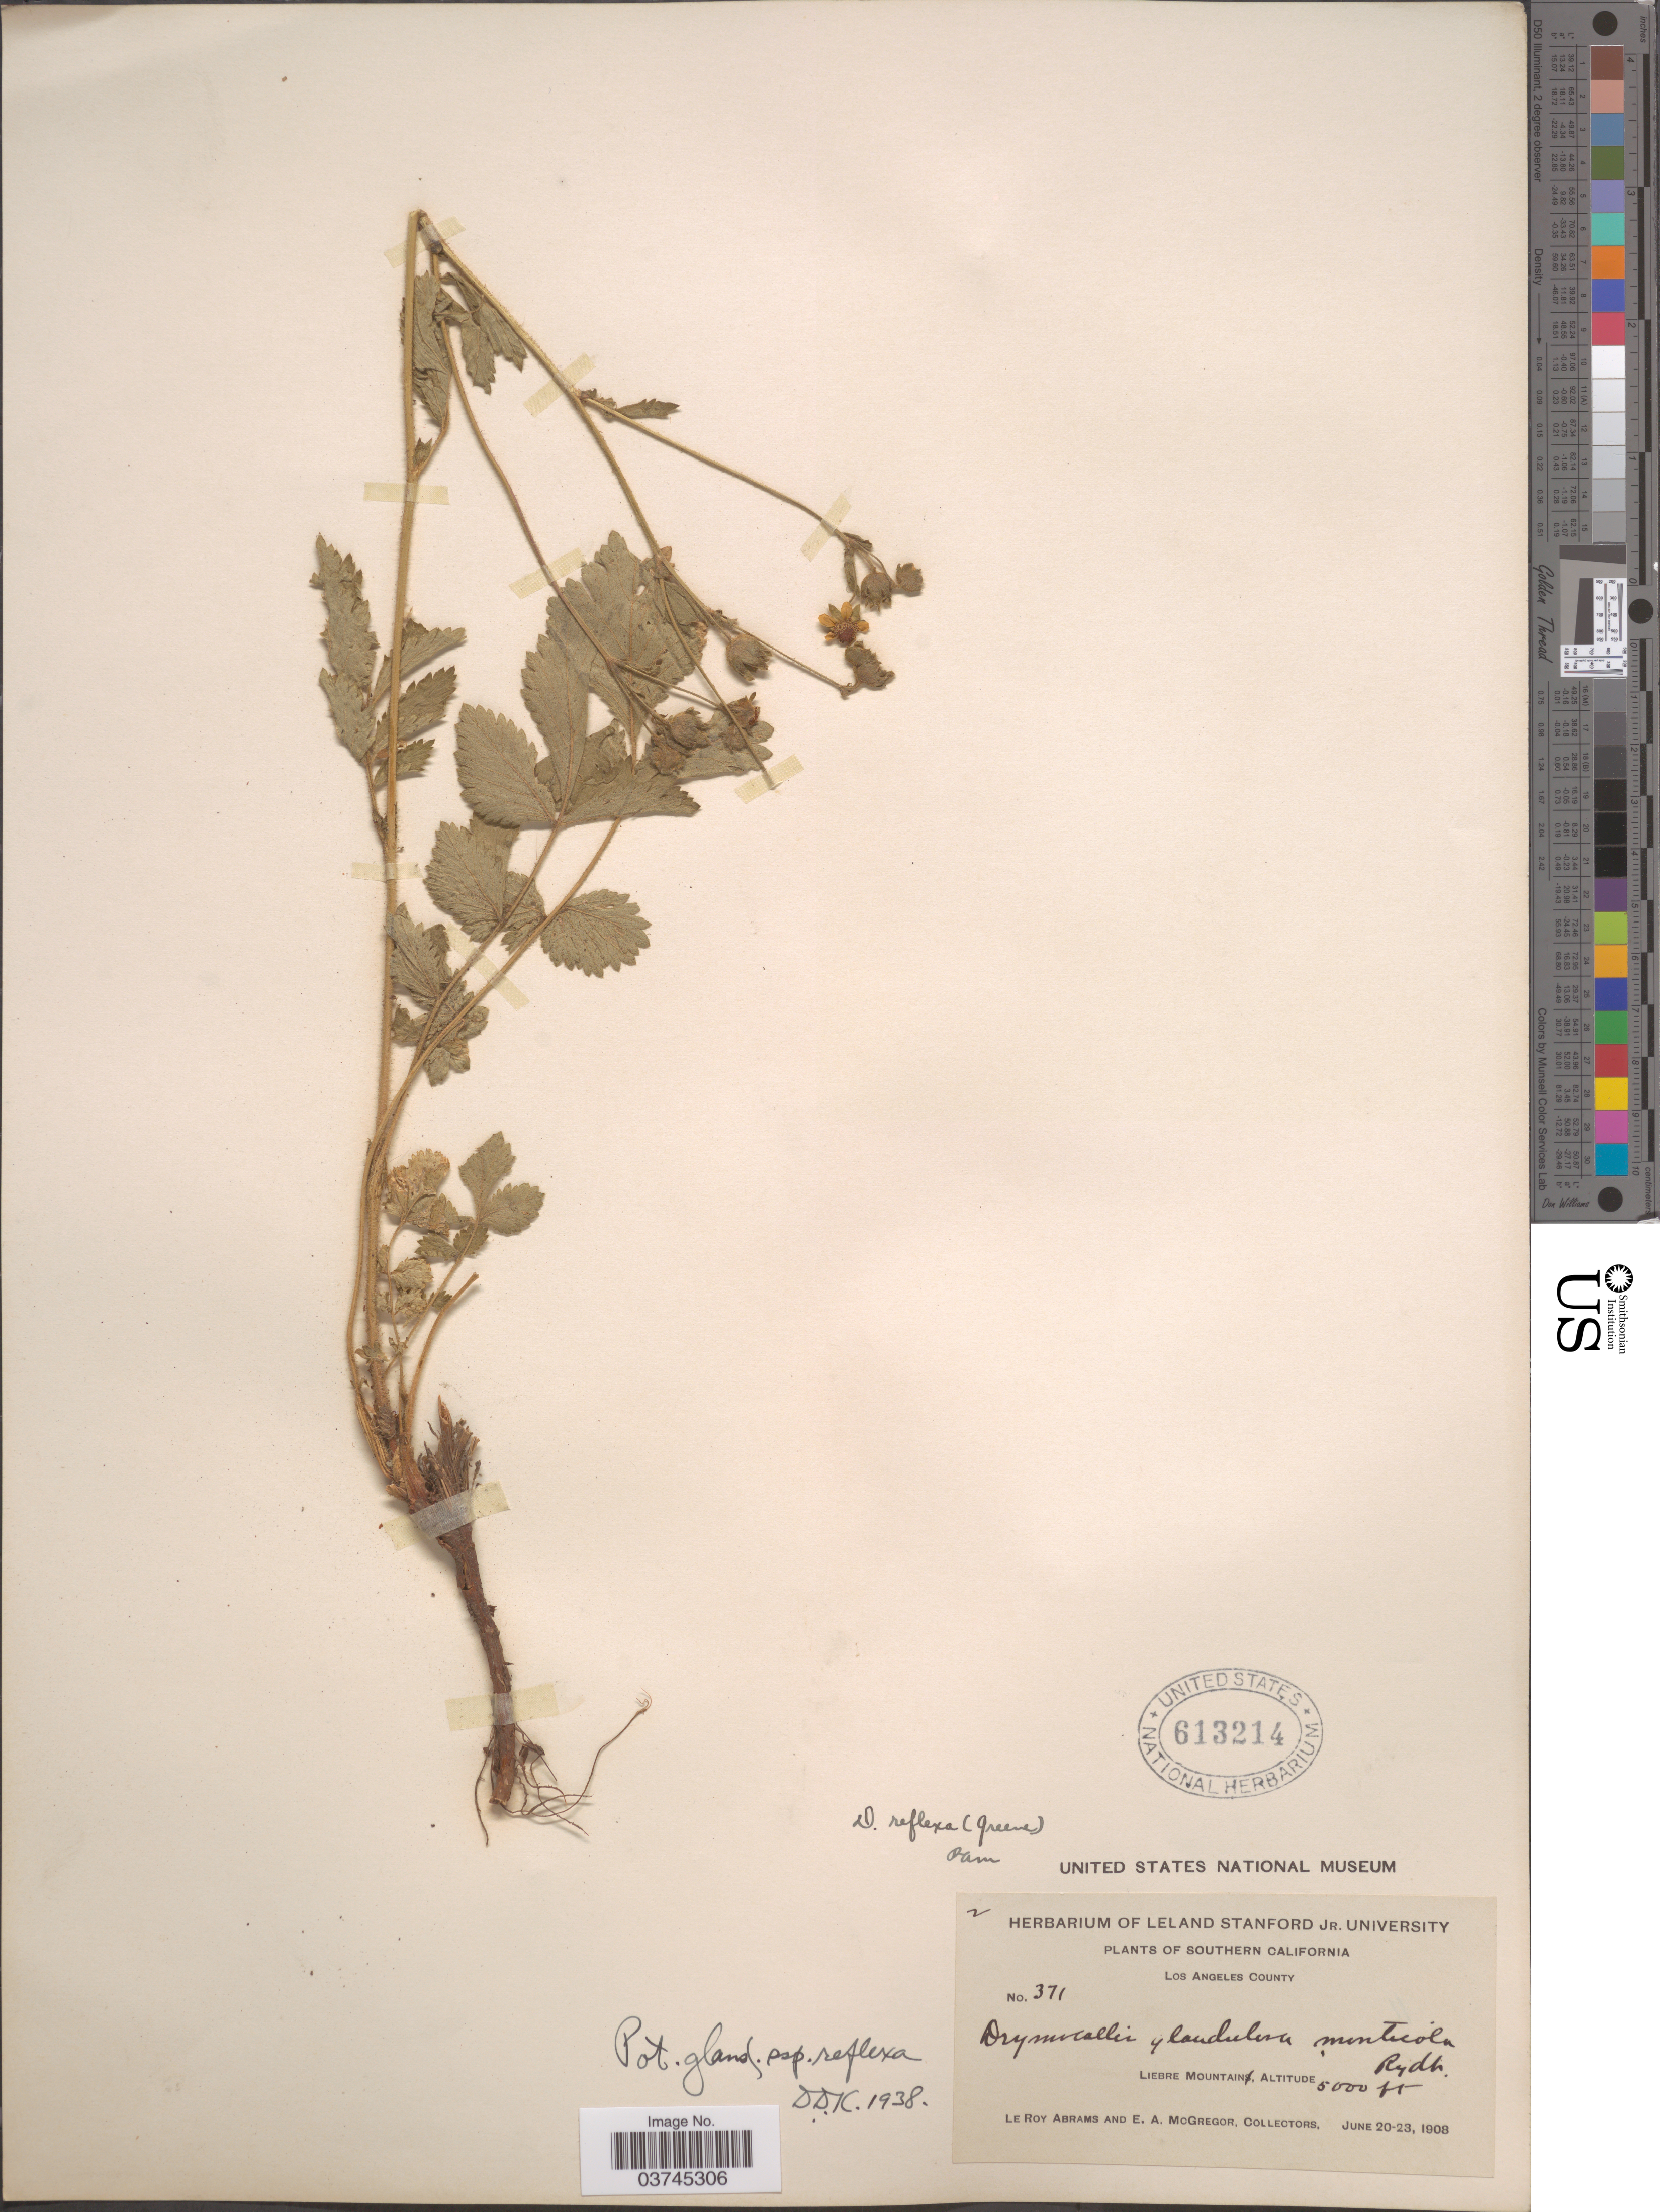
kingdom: Plantae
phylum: Tracheophyta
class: Magnoliopsida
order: Rosales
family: Rosaceae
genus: Drymocallis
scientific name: Drymocallis glandulosa subsp. reflexa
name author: (Greene) Soják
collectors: L. Abrams & E. A. McGregor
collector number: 371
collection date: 1908-06-20/1908-06-23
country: United States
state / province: California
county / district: Los Angeles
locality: Southern California. Los Angeles County. Liebre Mountain.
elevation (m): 1524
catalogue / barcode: US 613214